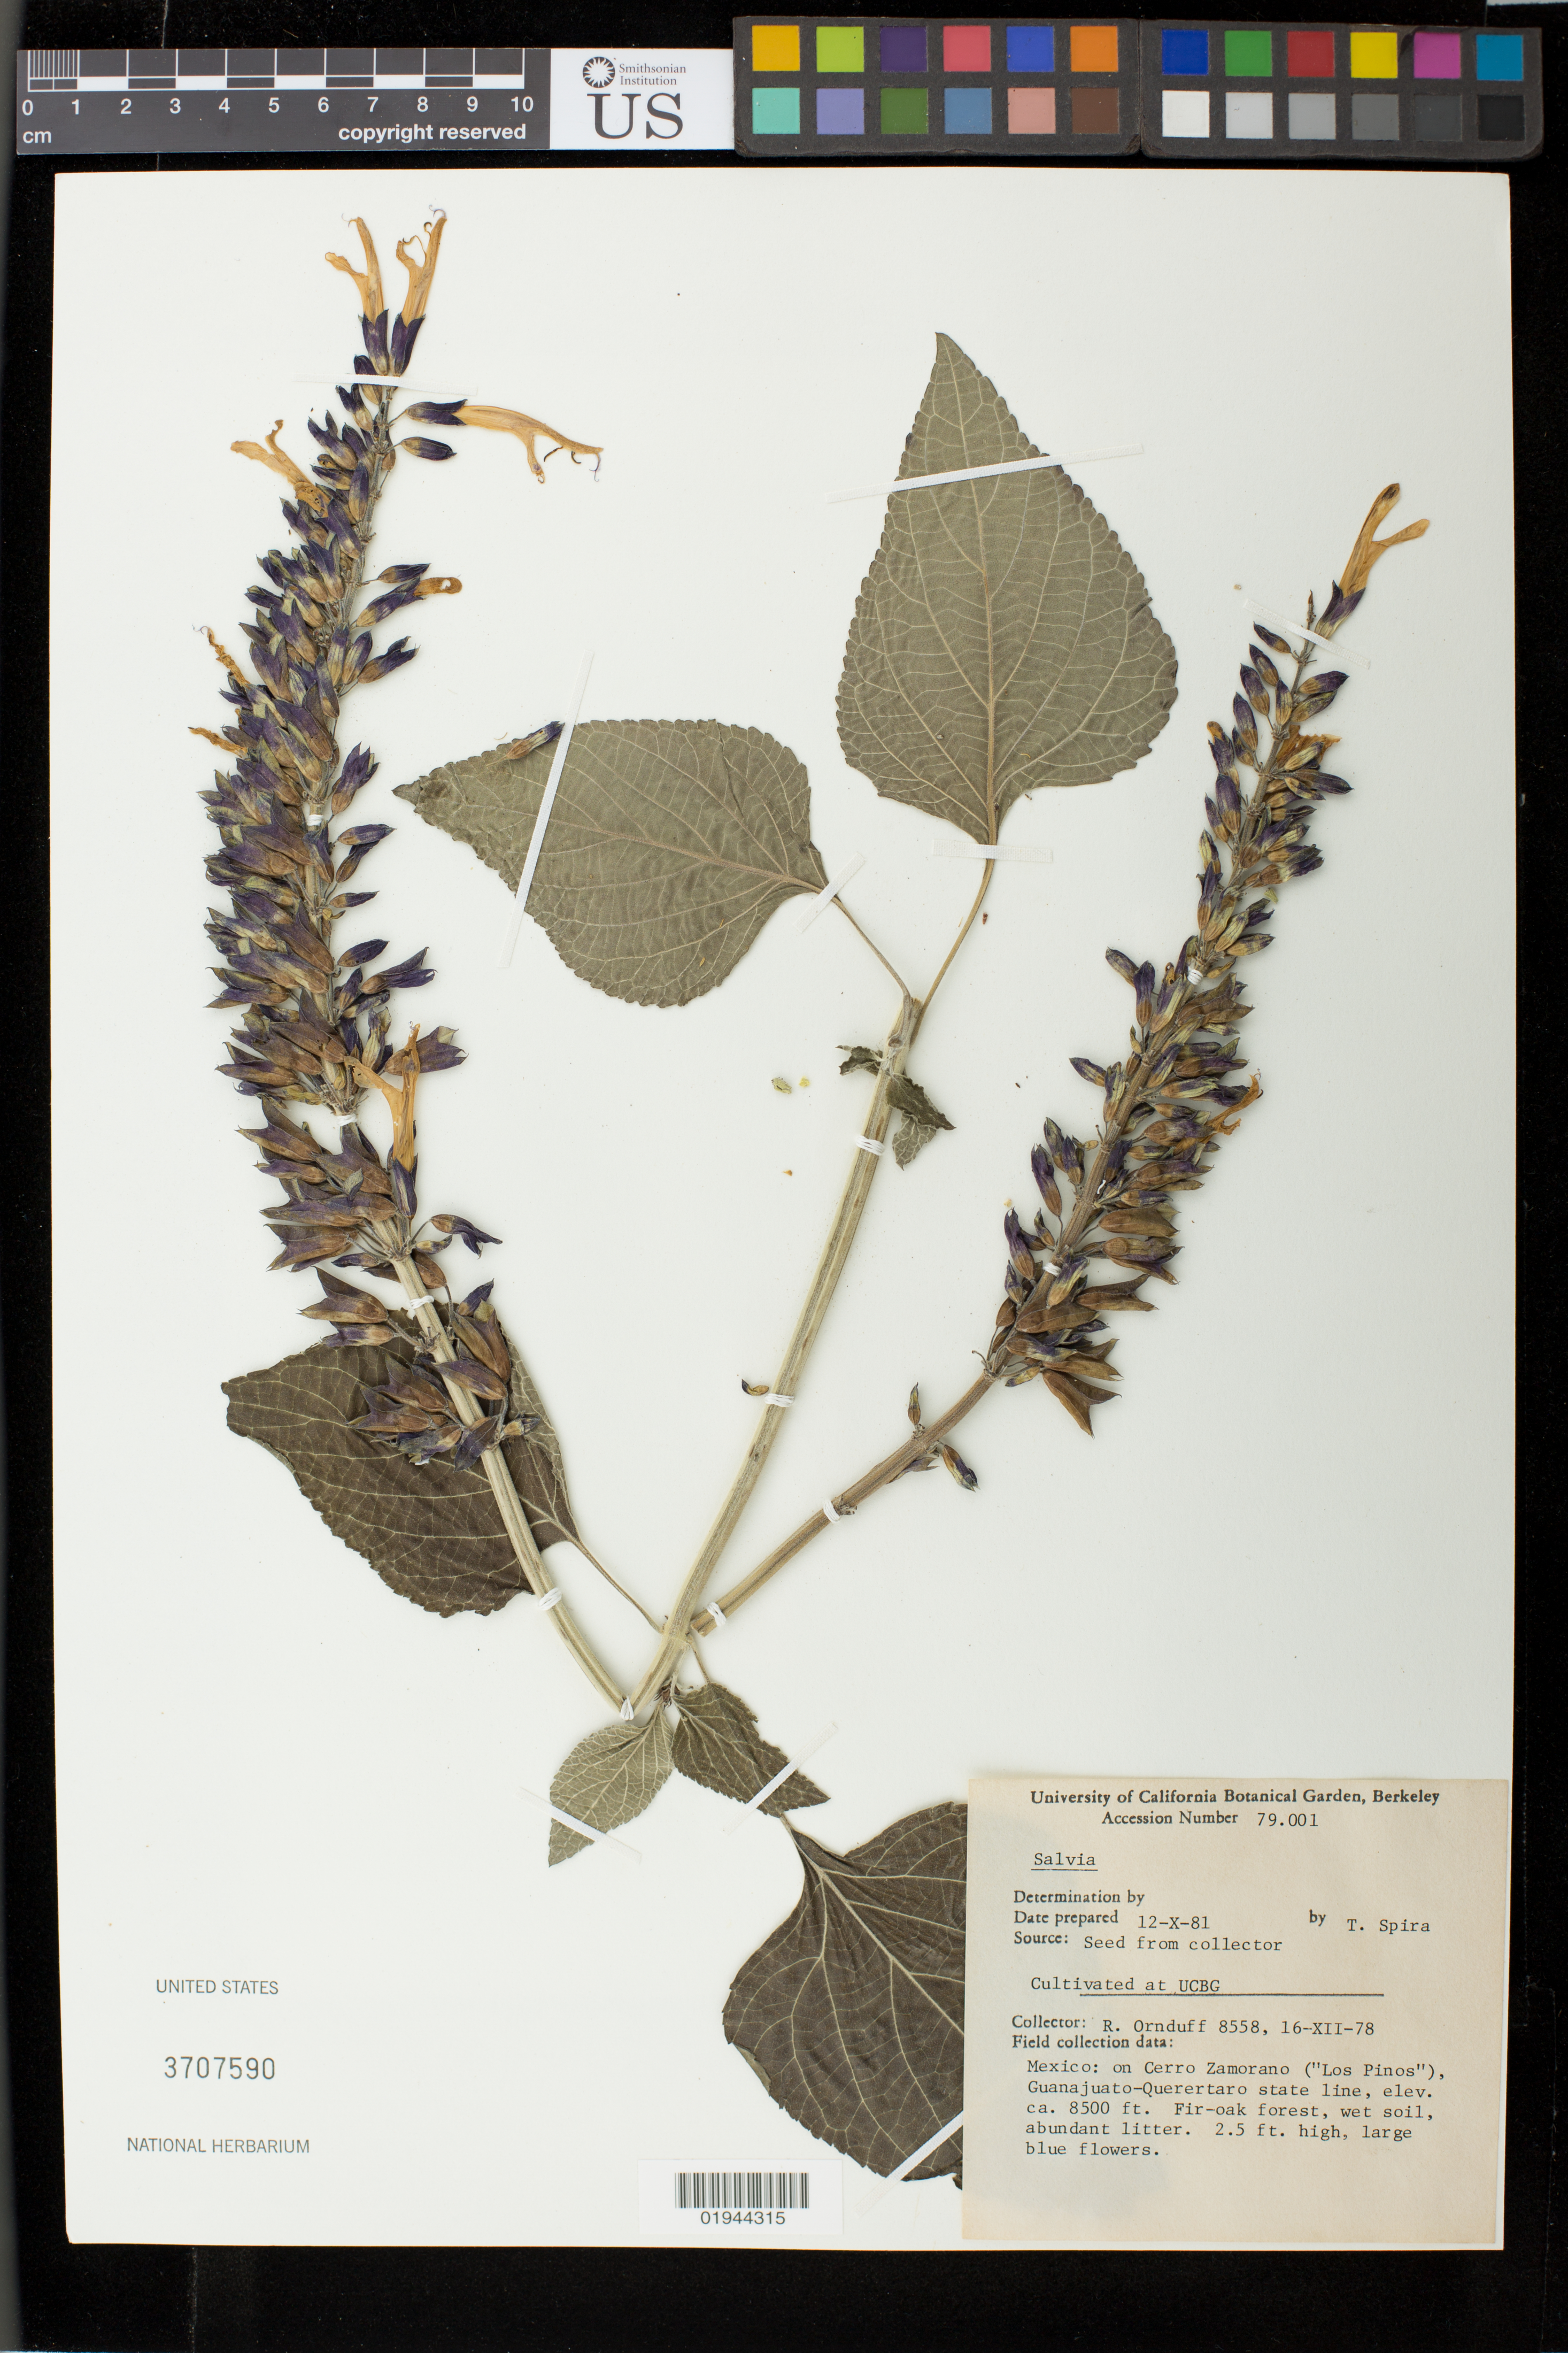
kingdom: Plantae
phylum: Tracheophyta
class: Magnoliopsida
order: Lamiales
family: Lamiaceae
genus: Salvia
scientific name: Salvia sp.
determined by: Spira, T.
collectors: R. Ornduff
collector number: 8558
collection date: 1978-12-16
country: Mexico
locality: On Cerro Zamorano ("Las Pinos"), Guanajuato-Querertaro state line.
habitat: Fir-oak forest, wet soil, abundant litter.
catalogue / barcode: US 3707590